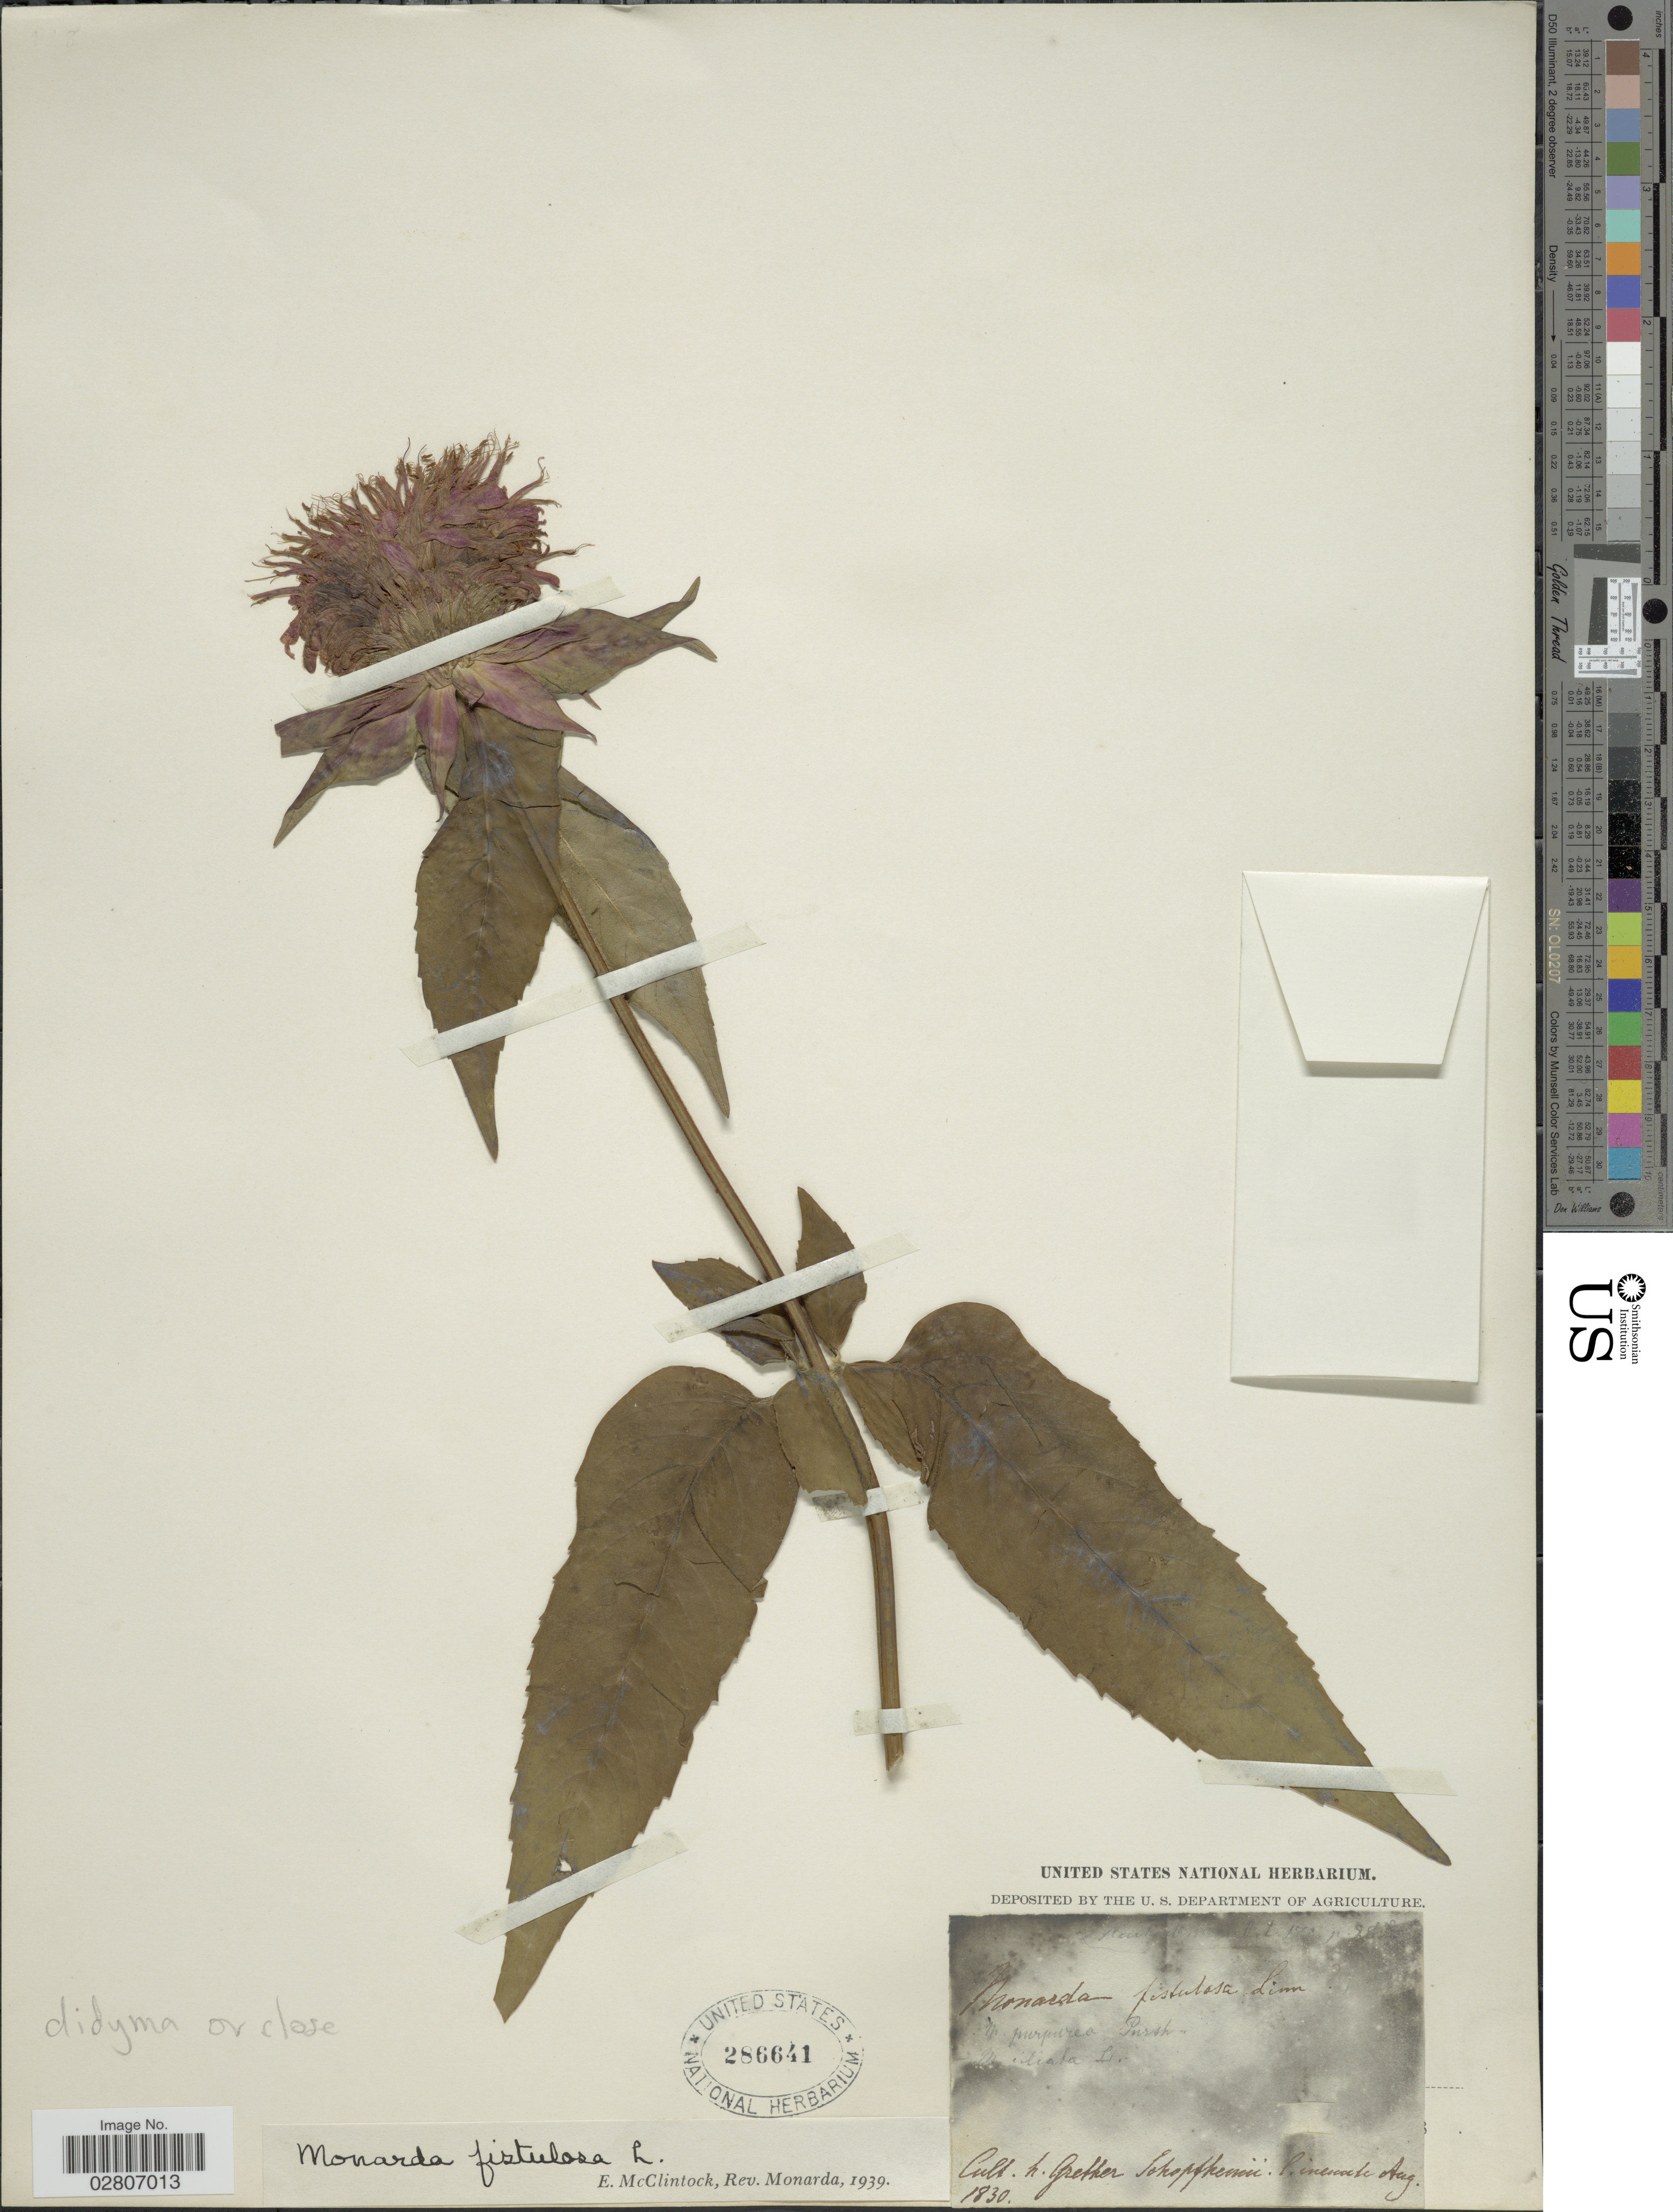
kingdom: Plantae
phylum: Tracheophyta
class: Magnoliopsida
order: Lamiales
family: Lamiaceae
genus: Monarda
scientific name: Monarda didyma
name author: L.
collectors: ex herb. United States National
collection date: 1830-08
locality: Cult h. Grether Schoppemü [interpreted]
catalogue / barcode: US 286641